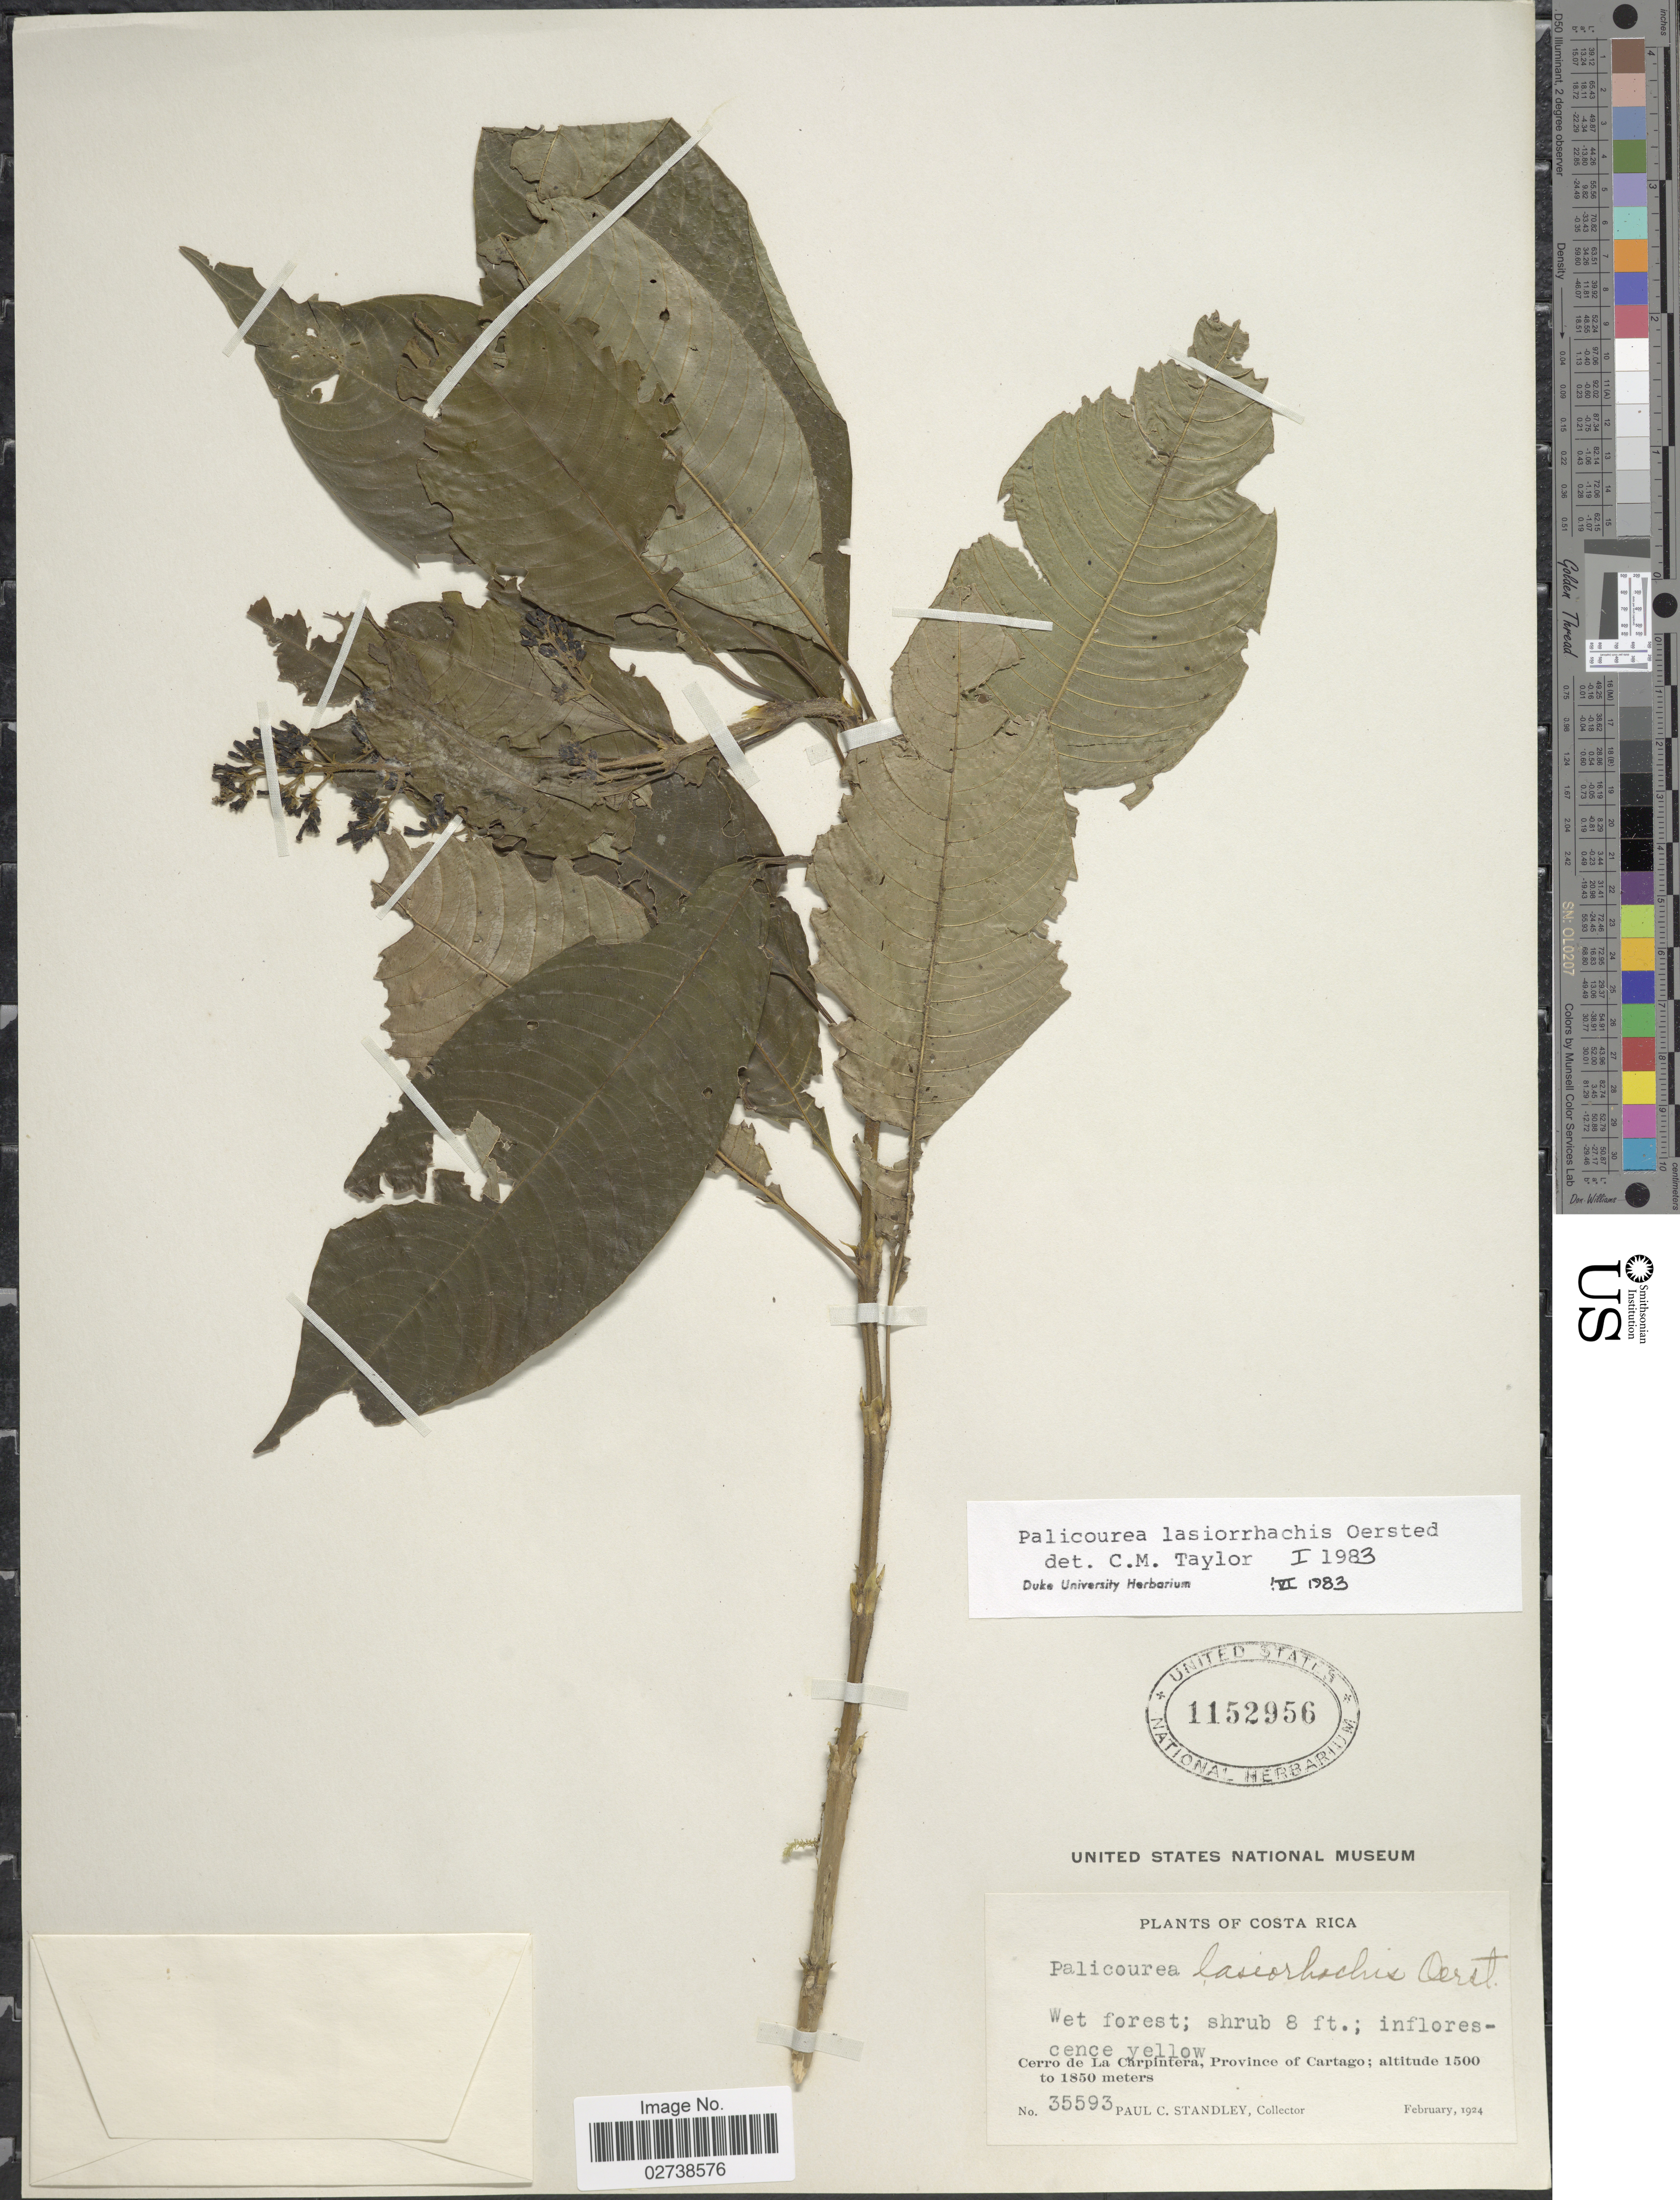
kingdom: Plantae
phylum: Tracheophyta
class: Magnoliopsida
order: Gentianales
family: Rubiaceae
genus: Palicourea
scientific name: Palicourea lasiorrhachis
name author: Oerst.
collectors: P. C. Standley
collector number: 35593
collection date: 1924-02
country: Costa Rica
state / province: Cartago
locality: Wet forest; Cerro de La Carpintera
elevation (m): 1500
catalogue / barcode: US 1152956